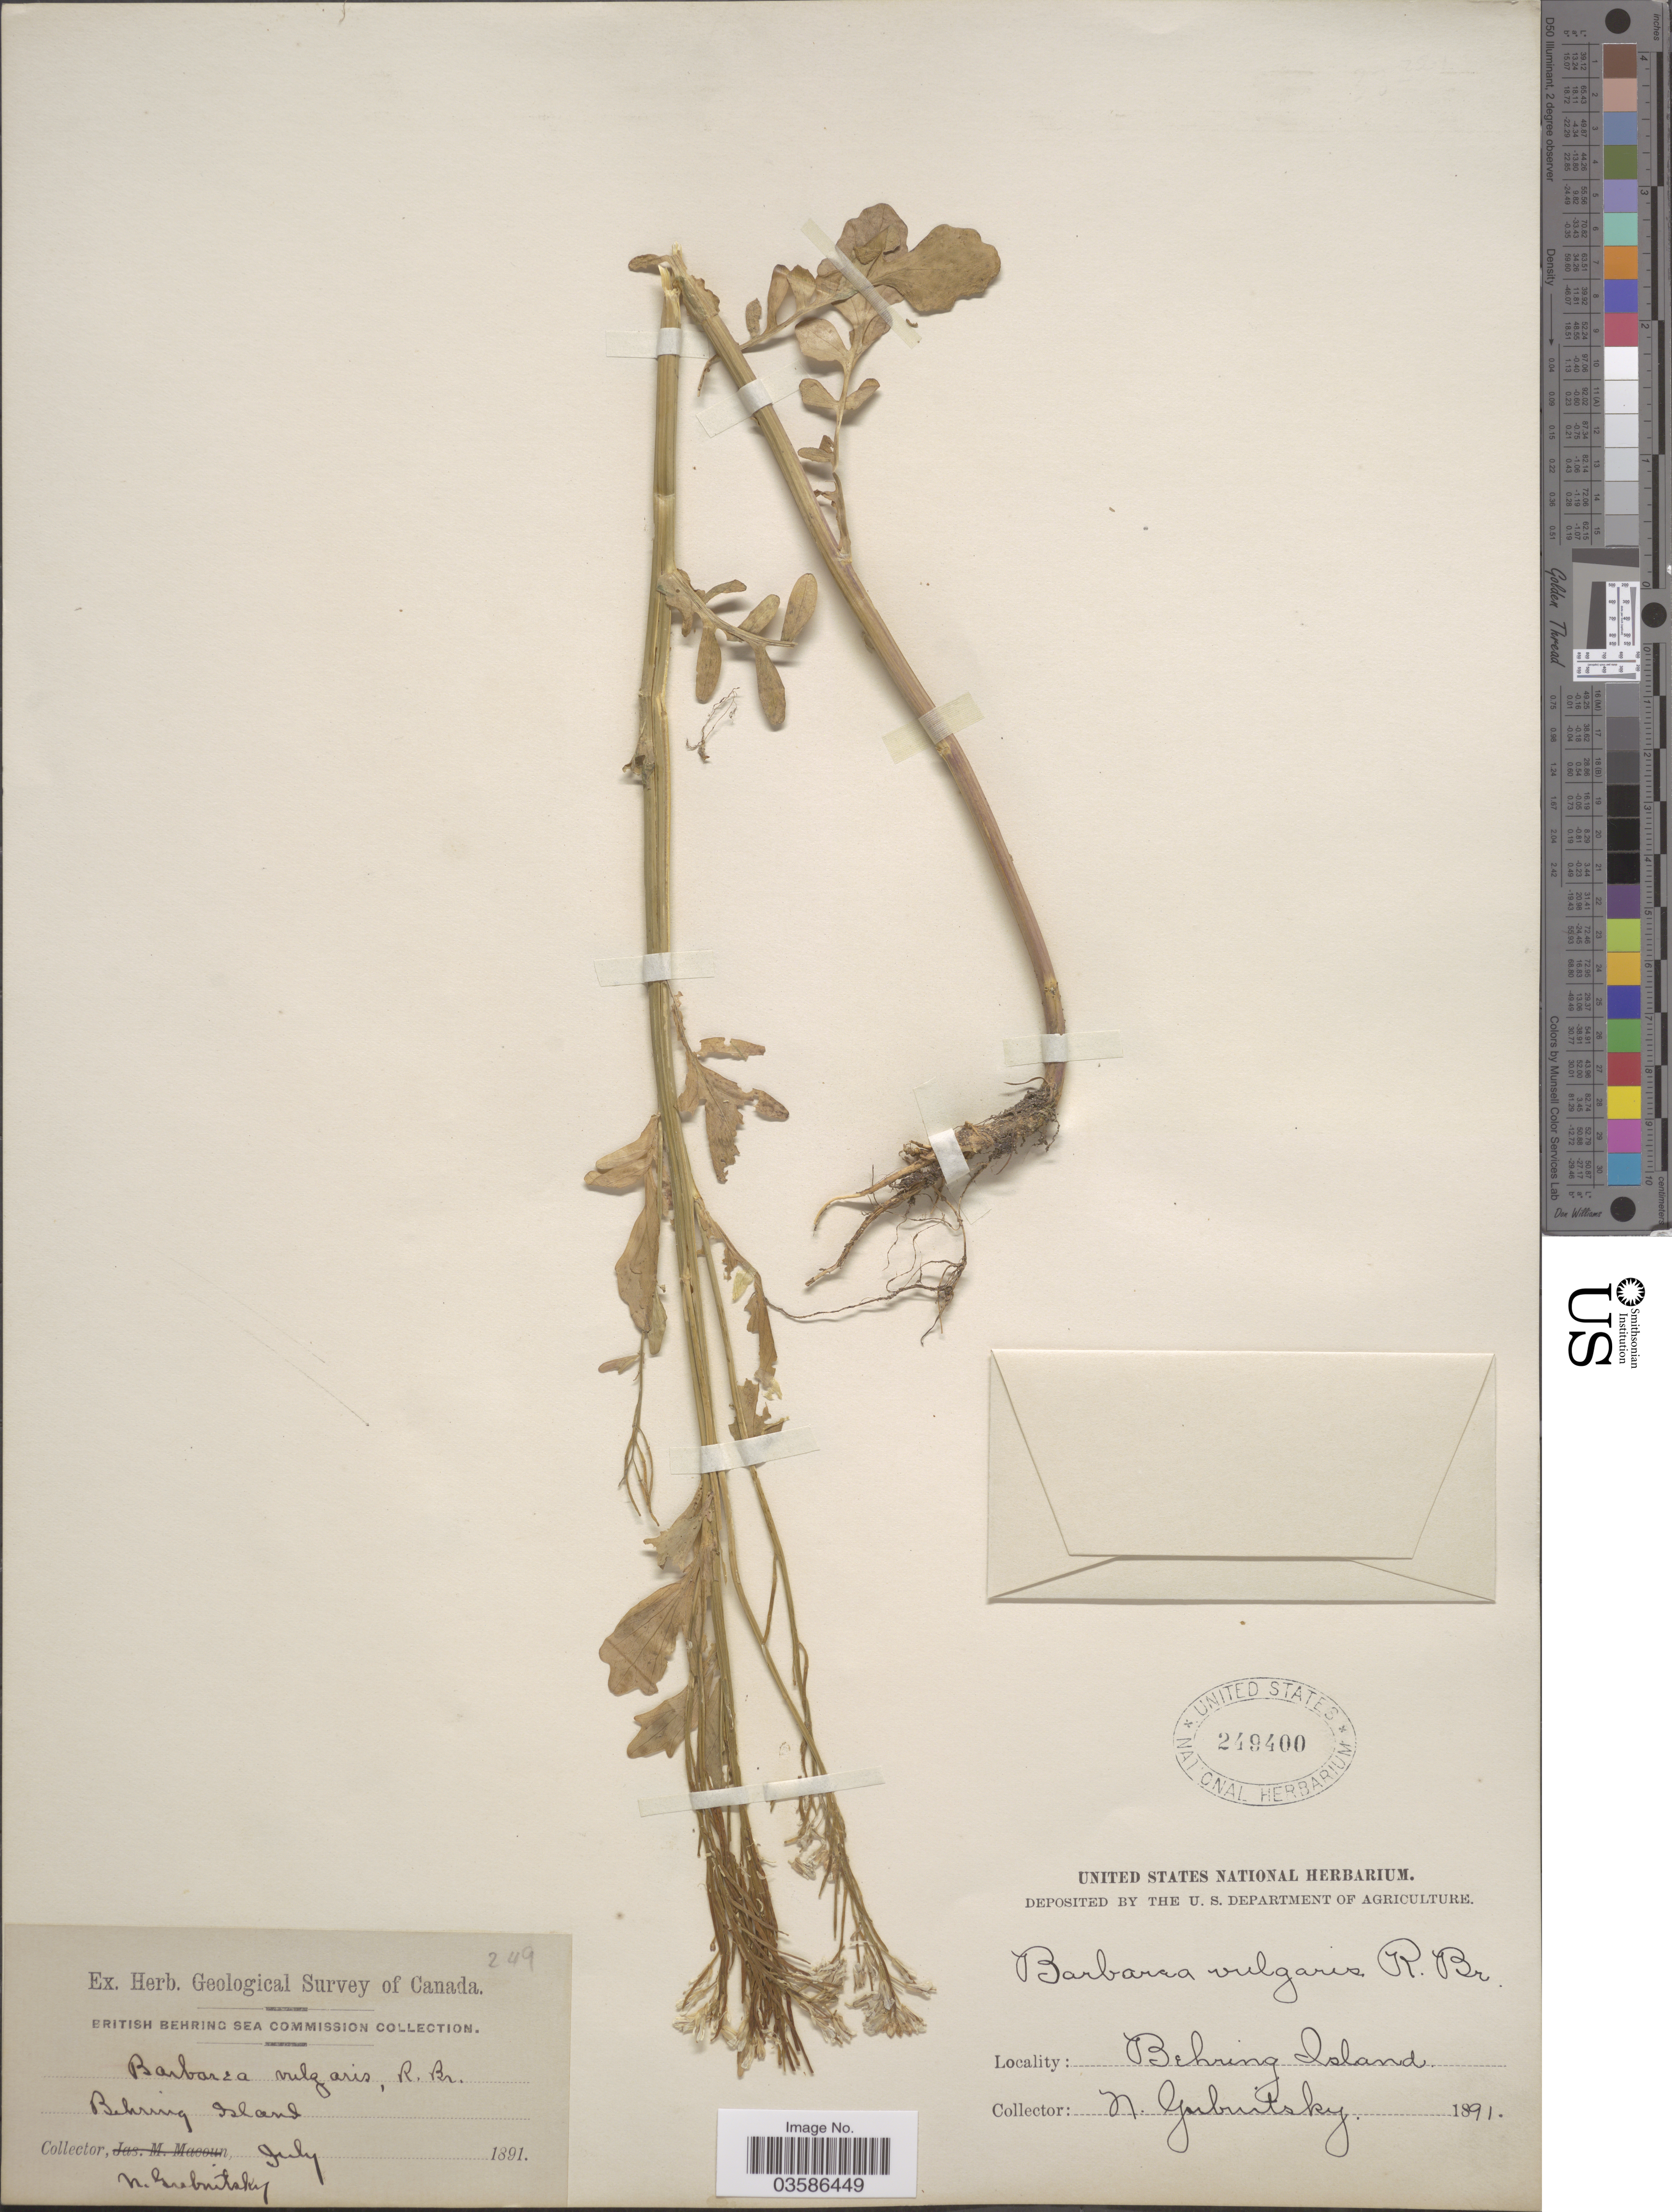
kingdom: Plantae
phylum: Tracheophyta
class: Magnoliopsida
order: Brassicales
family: Brassicaceae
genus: Barbarea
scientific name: Barbarea vulgaris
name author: W.T. Aiton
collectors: N. Gribnitsky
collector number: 249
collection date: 1891-07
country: Canada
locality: Behring Island.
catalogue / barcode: US 249400